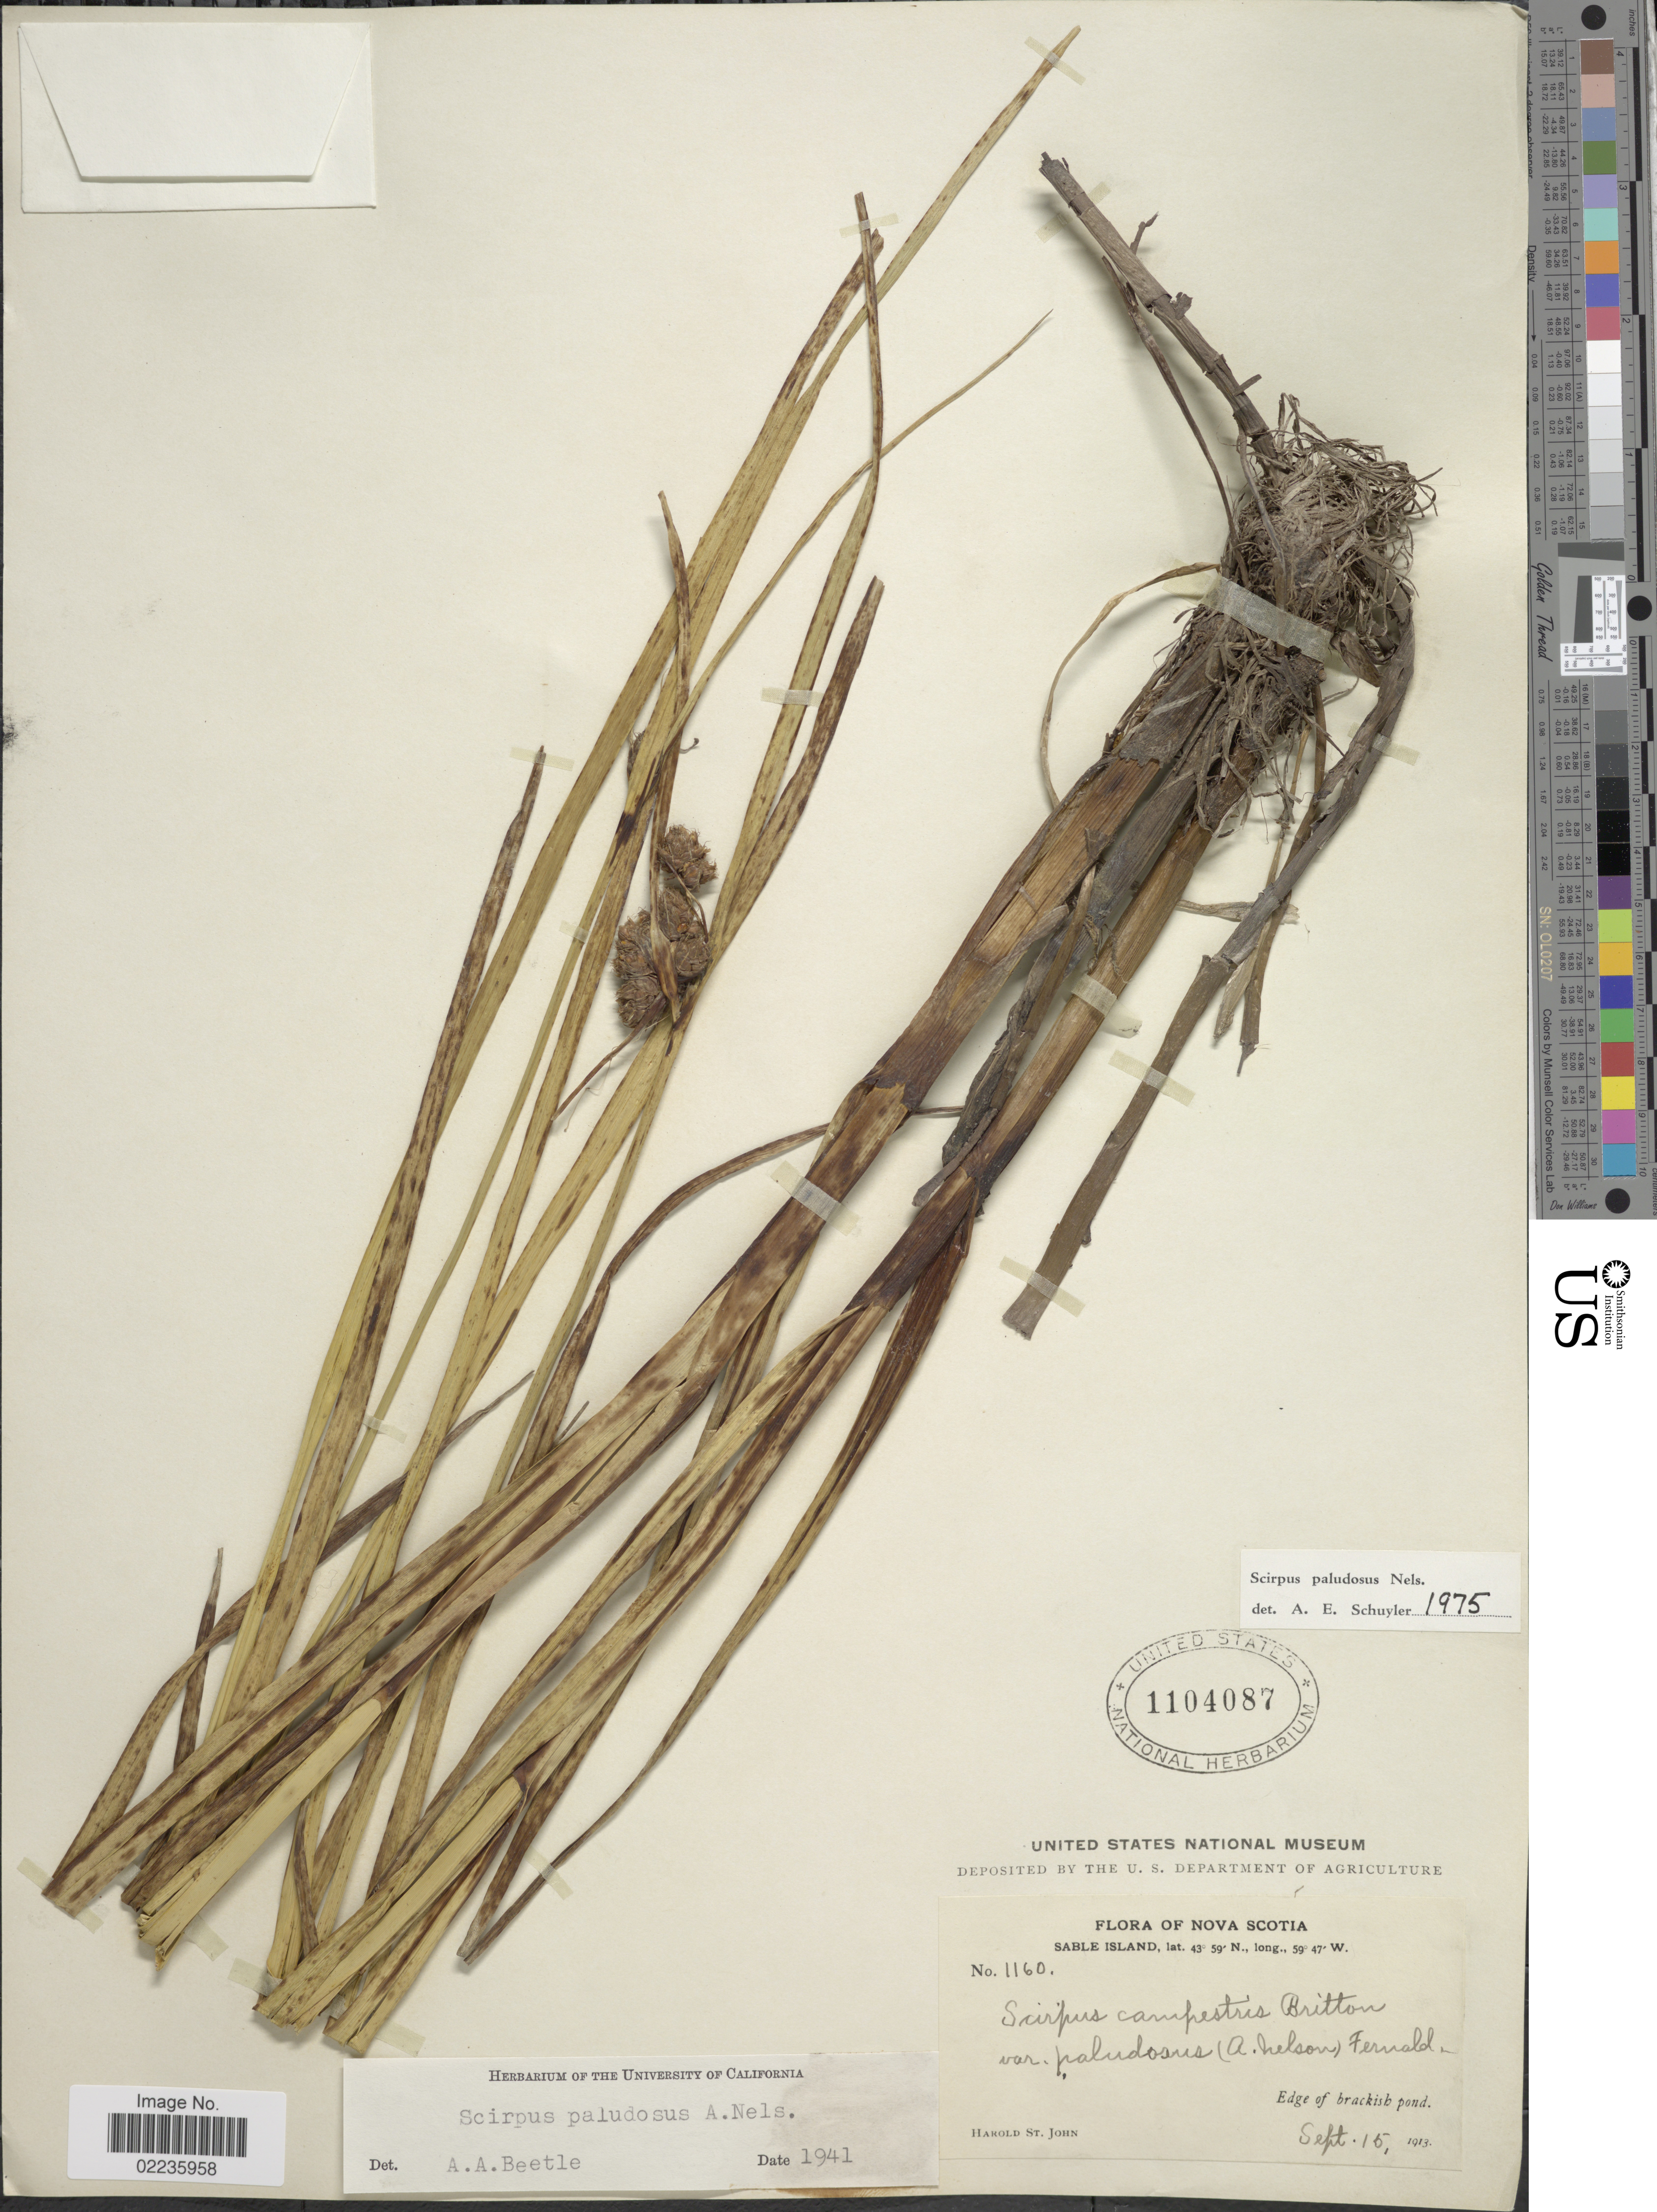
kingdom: Plantae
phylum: Tracheophyta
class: Liliopsida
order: Poales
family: Cyperaceae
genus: Bolboschoenus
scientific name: Bolboschoenus maritimus subsp. paludosus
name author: (A. Nelson) T. Koyama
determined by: Strong, M. T., (US), Smithsonian Institution - National Museum of Natural History (UNITED STATES)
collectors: H. St. John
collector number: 1160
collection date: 1913-09-15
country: Canada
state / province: Nova Scotia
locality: Sable Island. Edge of Brackish pond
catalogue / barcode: US 1104087